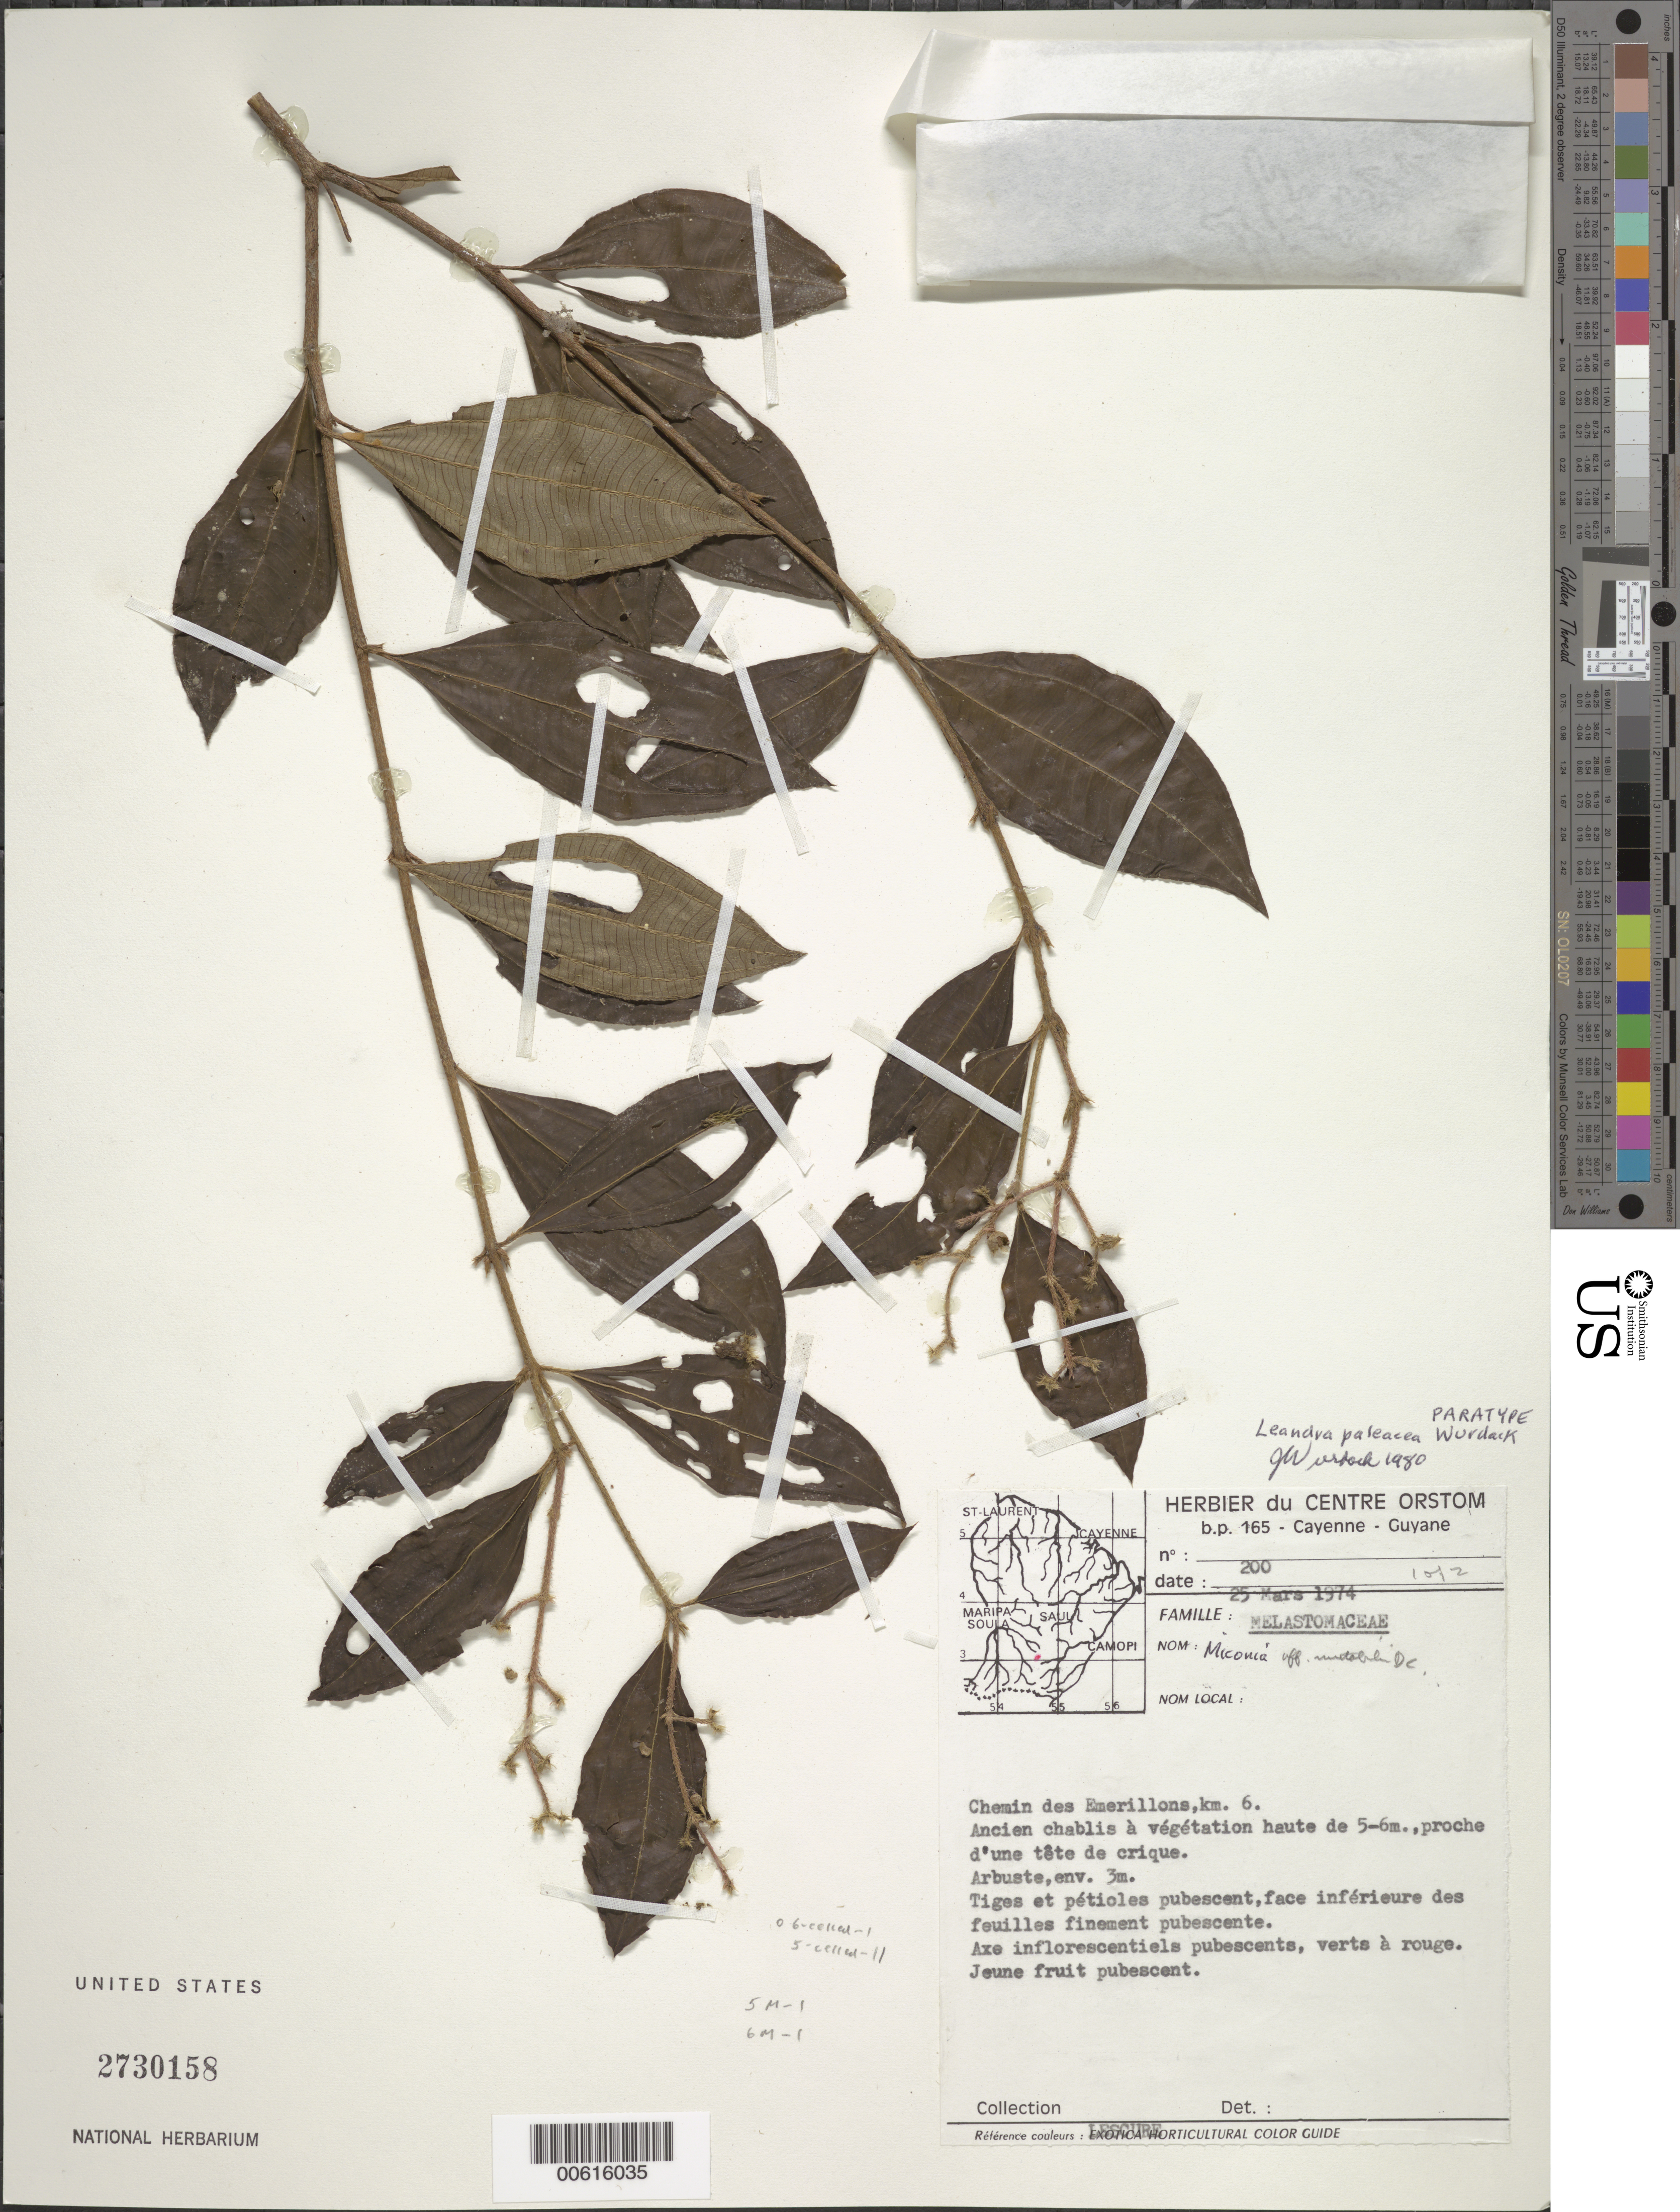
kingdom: Plantae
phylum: Tracheophyta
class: Magnoliopsida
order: Myrtales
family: Melastomataceae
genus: Leandra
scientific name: Leandra paleacea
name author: Wurdack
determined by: Wurdack, John J., (US), US (UNITED STATES)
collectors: J.-P. Lescure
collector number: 200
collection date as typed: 25-Mar-74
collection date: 1974-03-25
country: French Guiana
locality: Chemin des Emerillons, km 6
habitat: Ancien chablis a vegetation haute de 5-6m, proche d'une tete de crique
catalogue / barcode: US 2730158